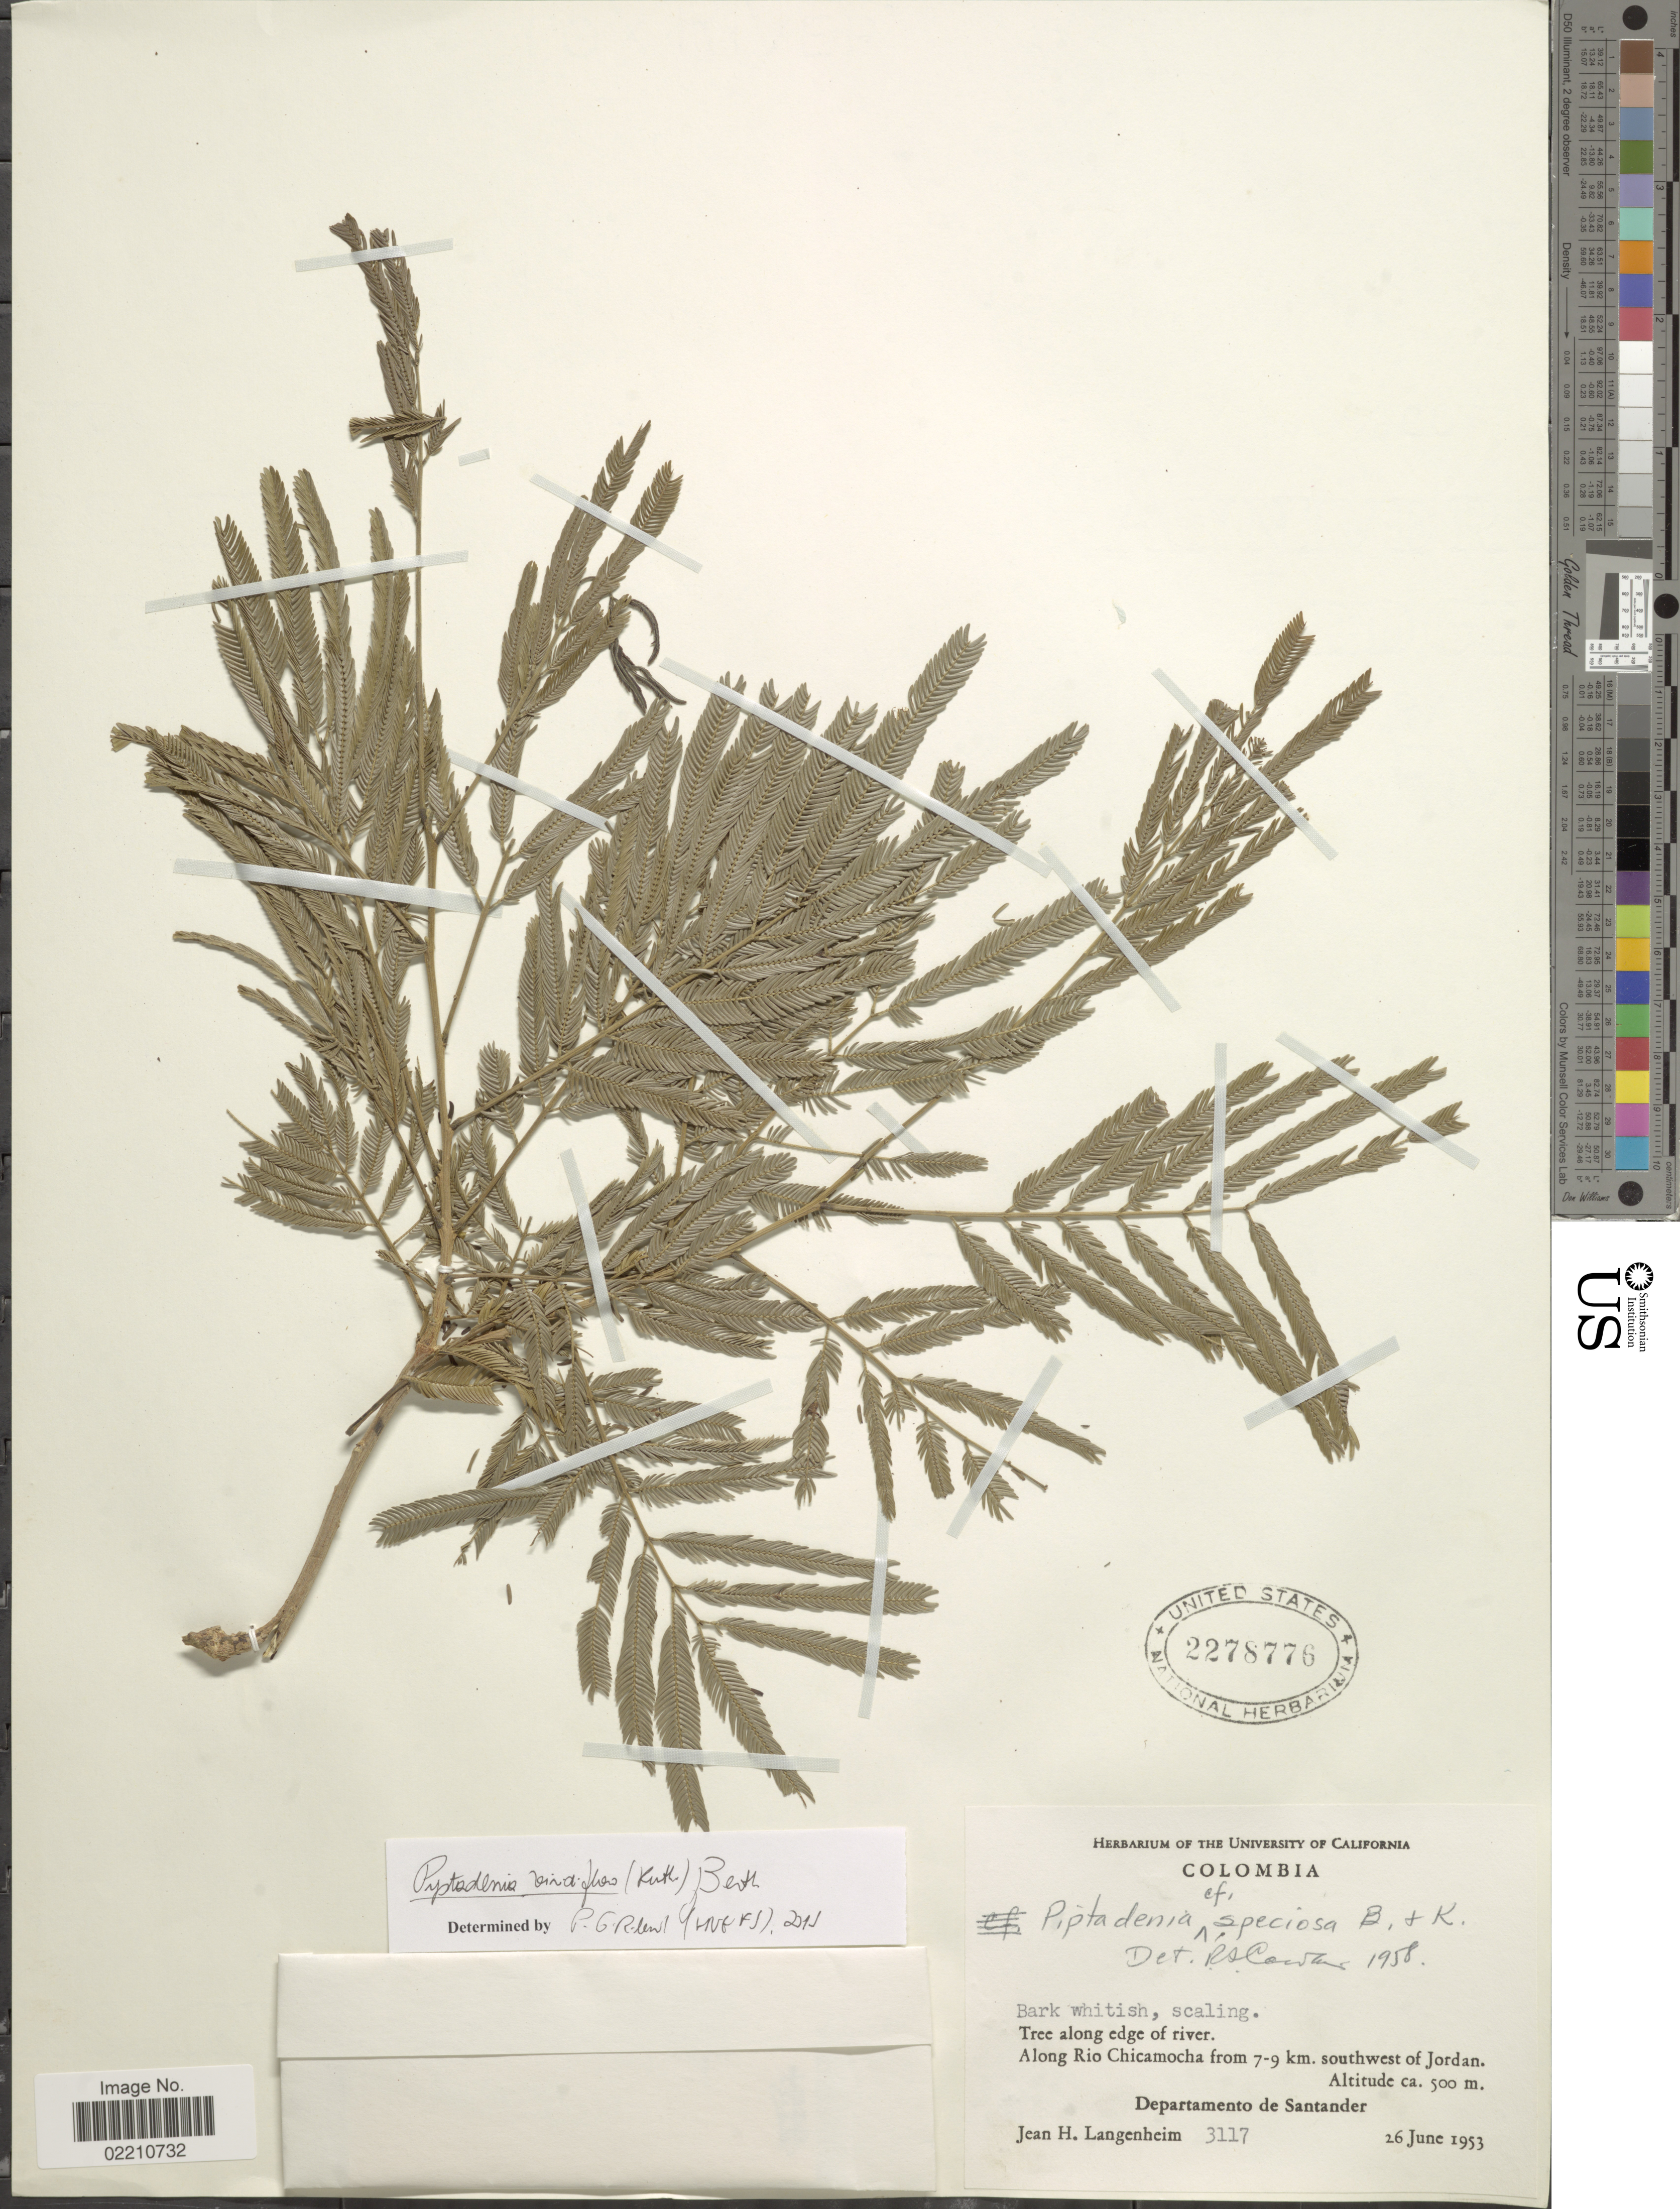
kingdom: Plantae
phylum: Tracheophyta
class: Magnoliopsida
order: Fabales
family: Fabaceae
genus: Lachesiodendron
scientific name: Lachesiodendron viridiflorum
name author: (Kunth) P.G. Ribeiro et al.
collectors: J. H. Langenheim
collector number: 3117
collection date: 1953-06-26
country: Colombia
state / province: Santander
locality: Tree along edge of river, along Rio Chicamocha from 7-9 km. southwest of Jordan, departamento de Santander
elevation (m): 500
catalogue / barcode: US 2278776